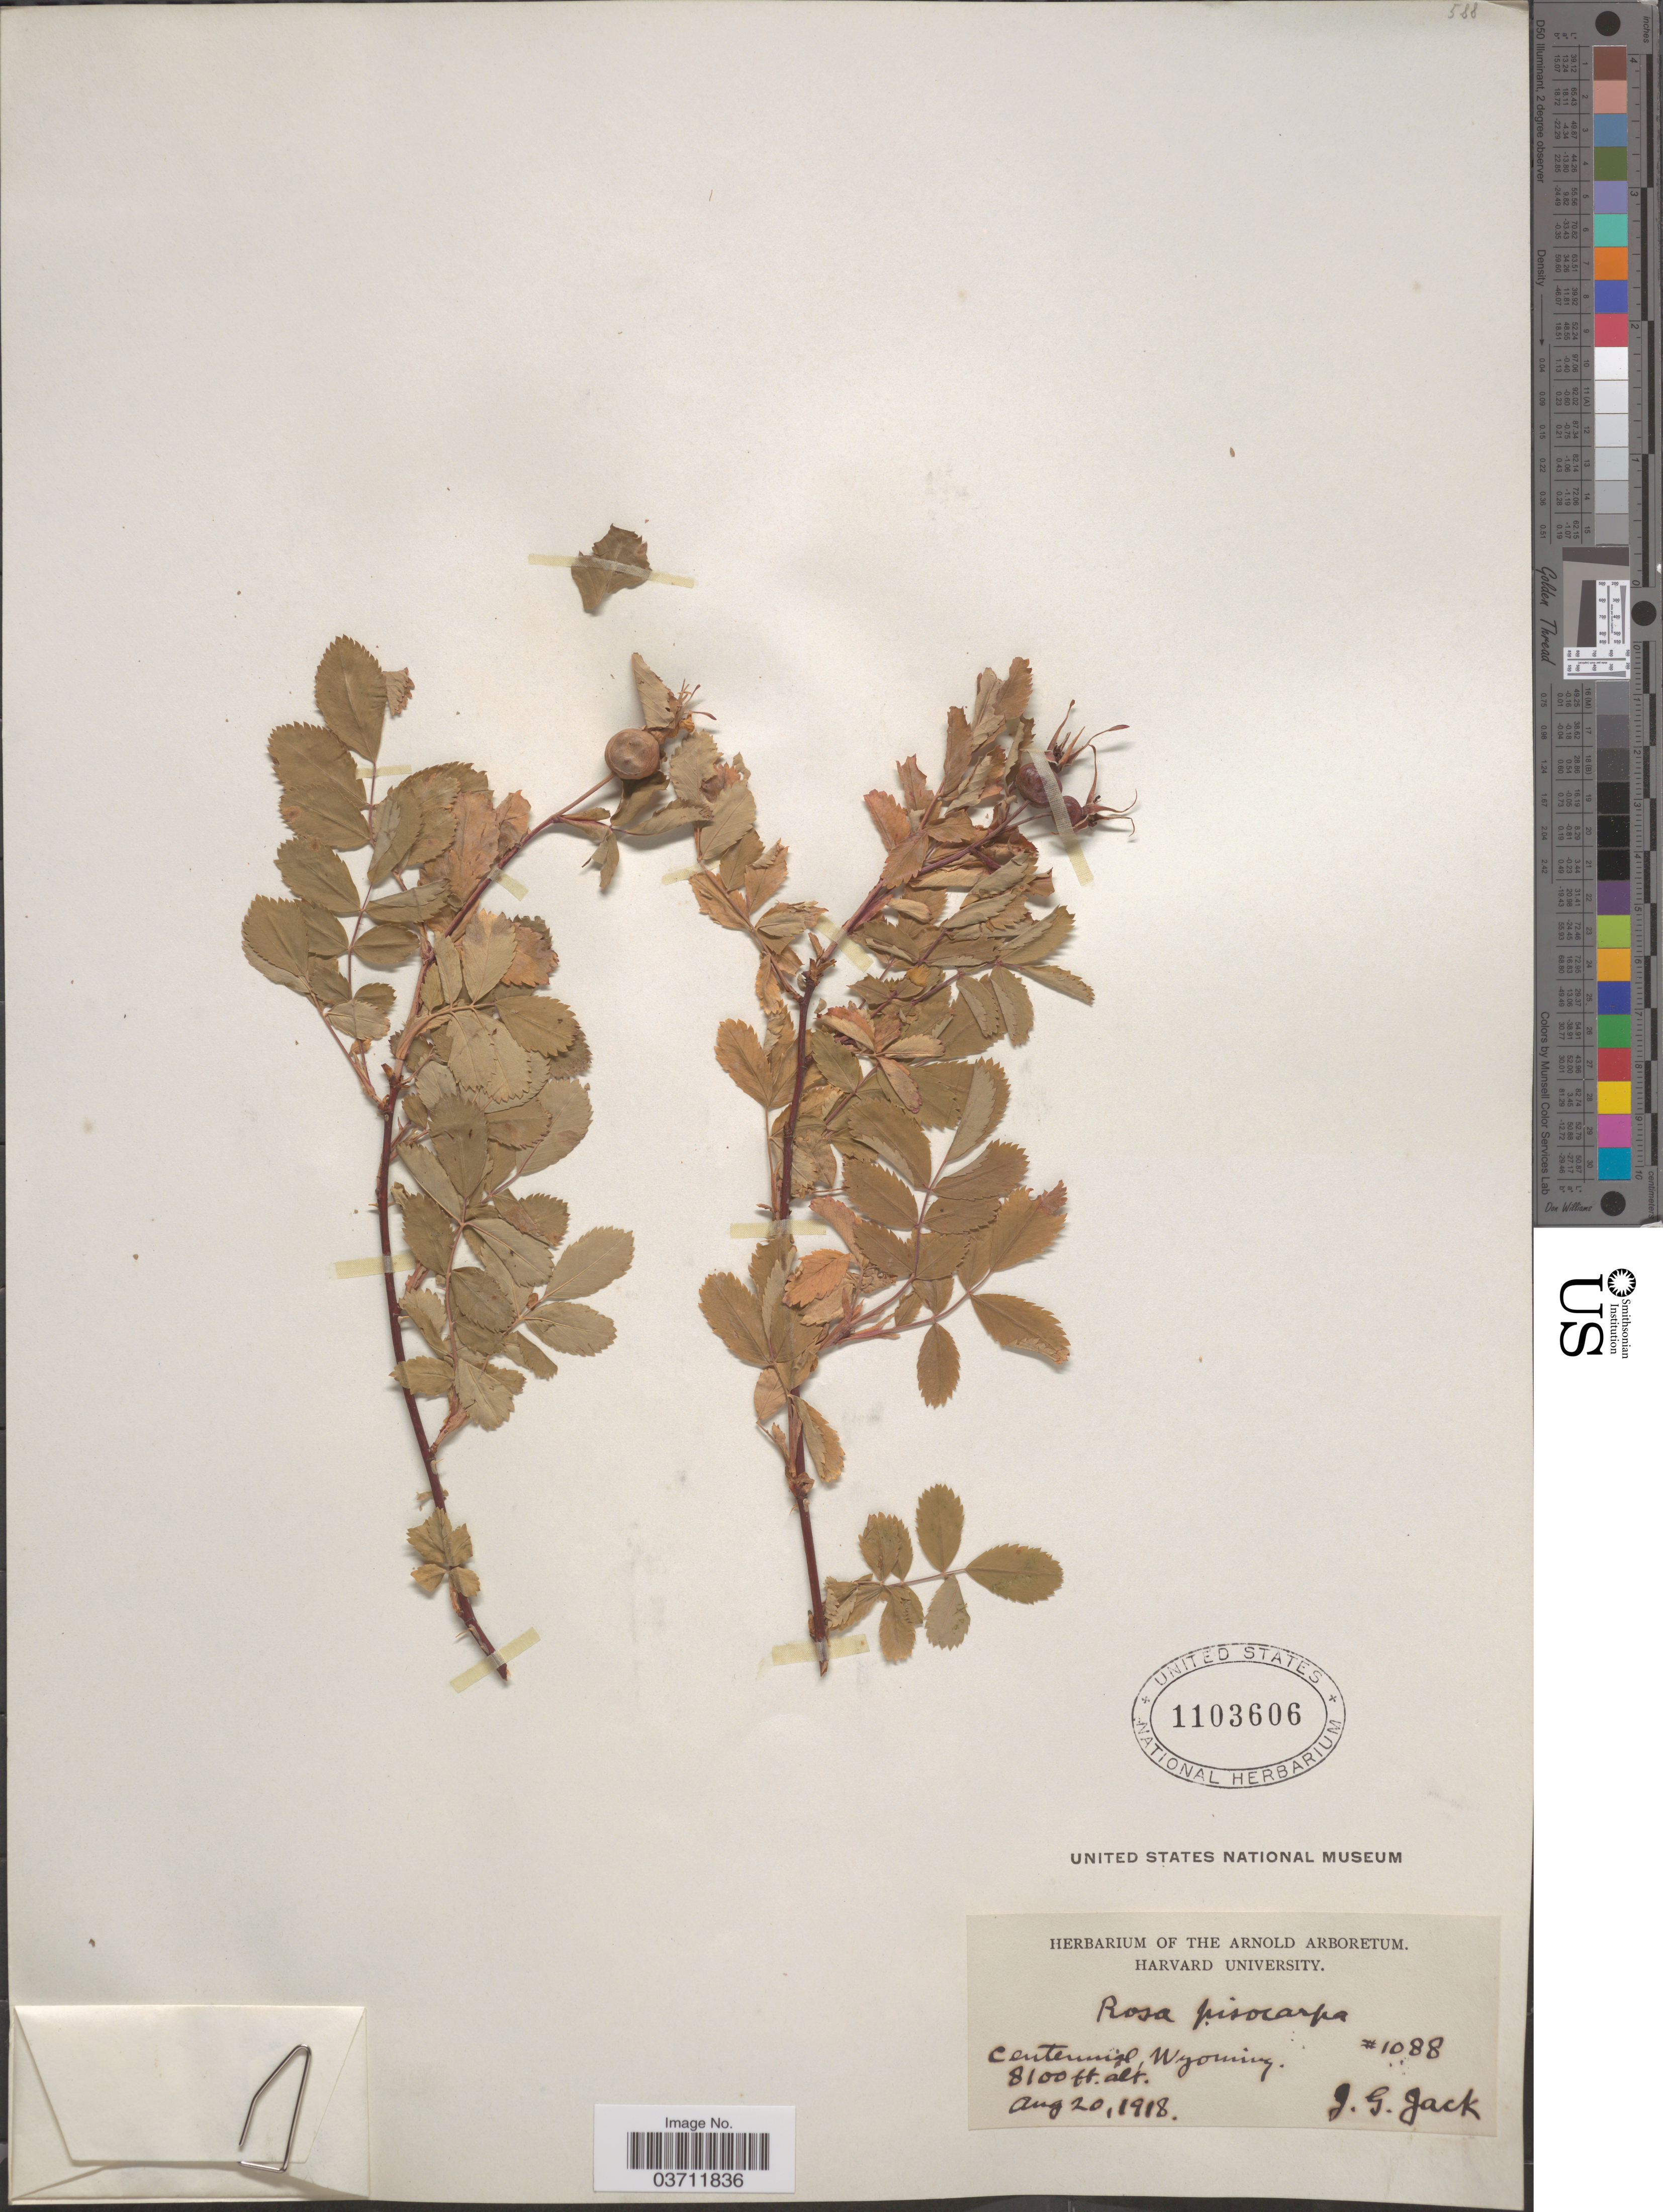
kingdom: Plantae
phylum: Tracheophyta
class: Magnoliopsida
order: Rosales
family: Rosaceae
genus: Rosa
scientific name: Rosa pisocarpa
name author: A. Gray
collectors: J. G. Jack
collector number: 1088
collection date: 1918-08-20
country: United States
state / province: Wyoming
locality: Centennial.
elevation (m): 2469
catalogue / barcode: US 1103606